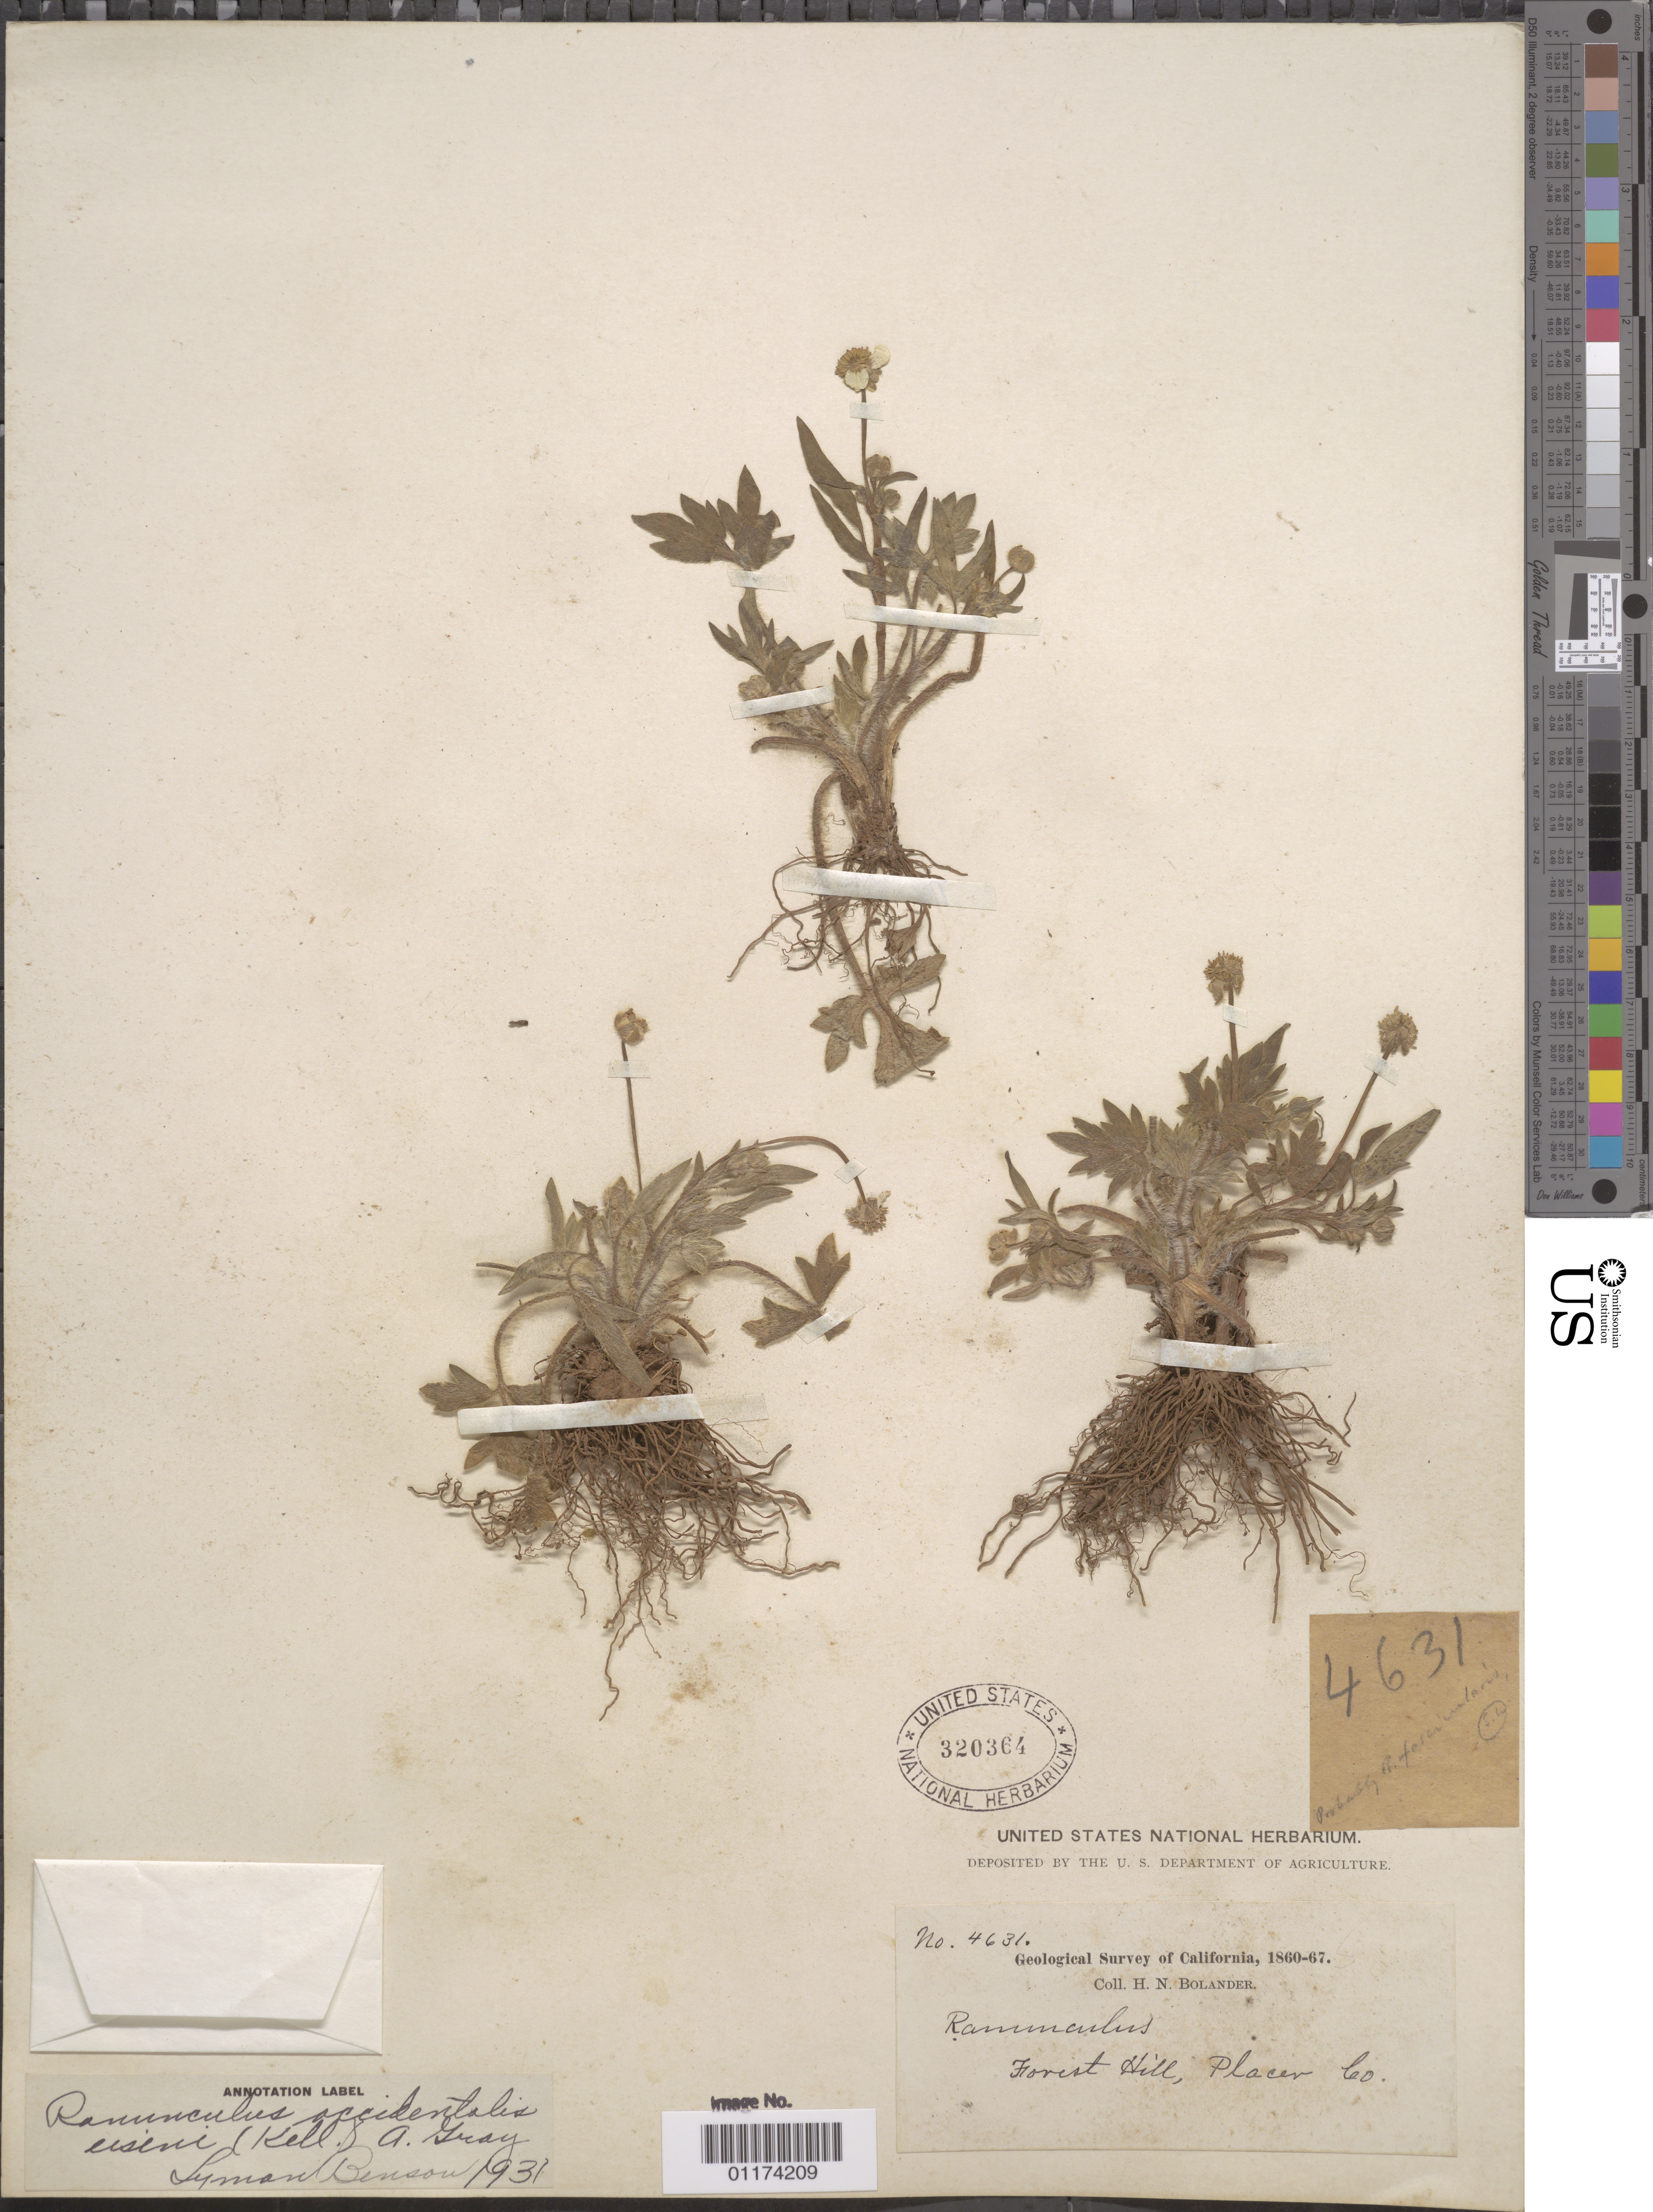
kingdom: Plantae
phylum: Tracheophyta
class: Magnoliopsida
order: Ranunculales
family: Ranunculaceae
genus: Ranunculus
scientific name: Ranunculus occidentalis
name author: Nutt.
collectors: H. Bolander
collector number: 4631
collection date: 1860/1867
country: United States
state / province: California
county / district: Placer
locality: Forest Hill.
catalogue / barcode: US 320364